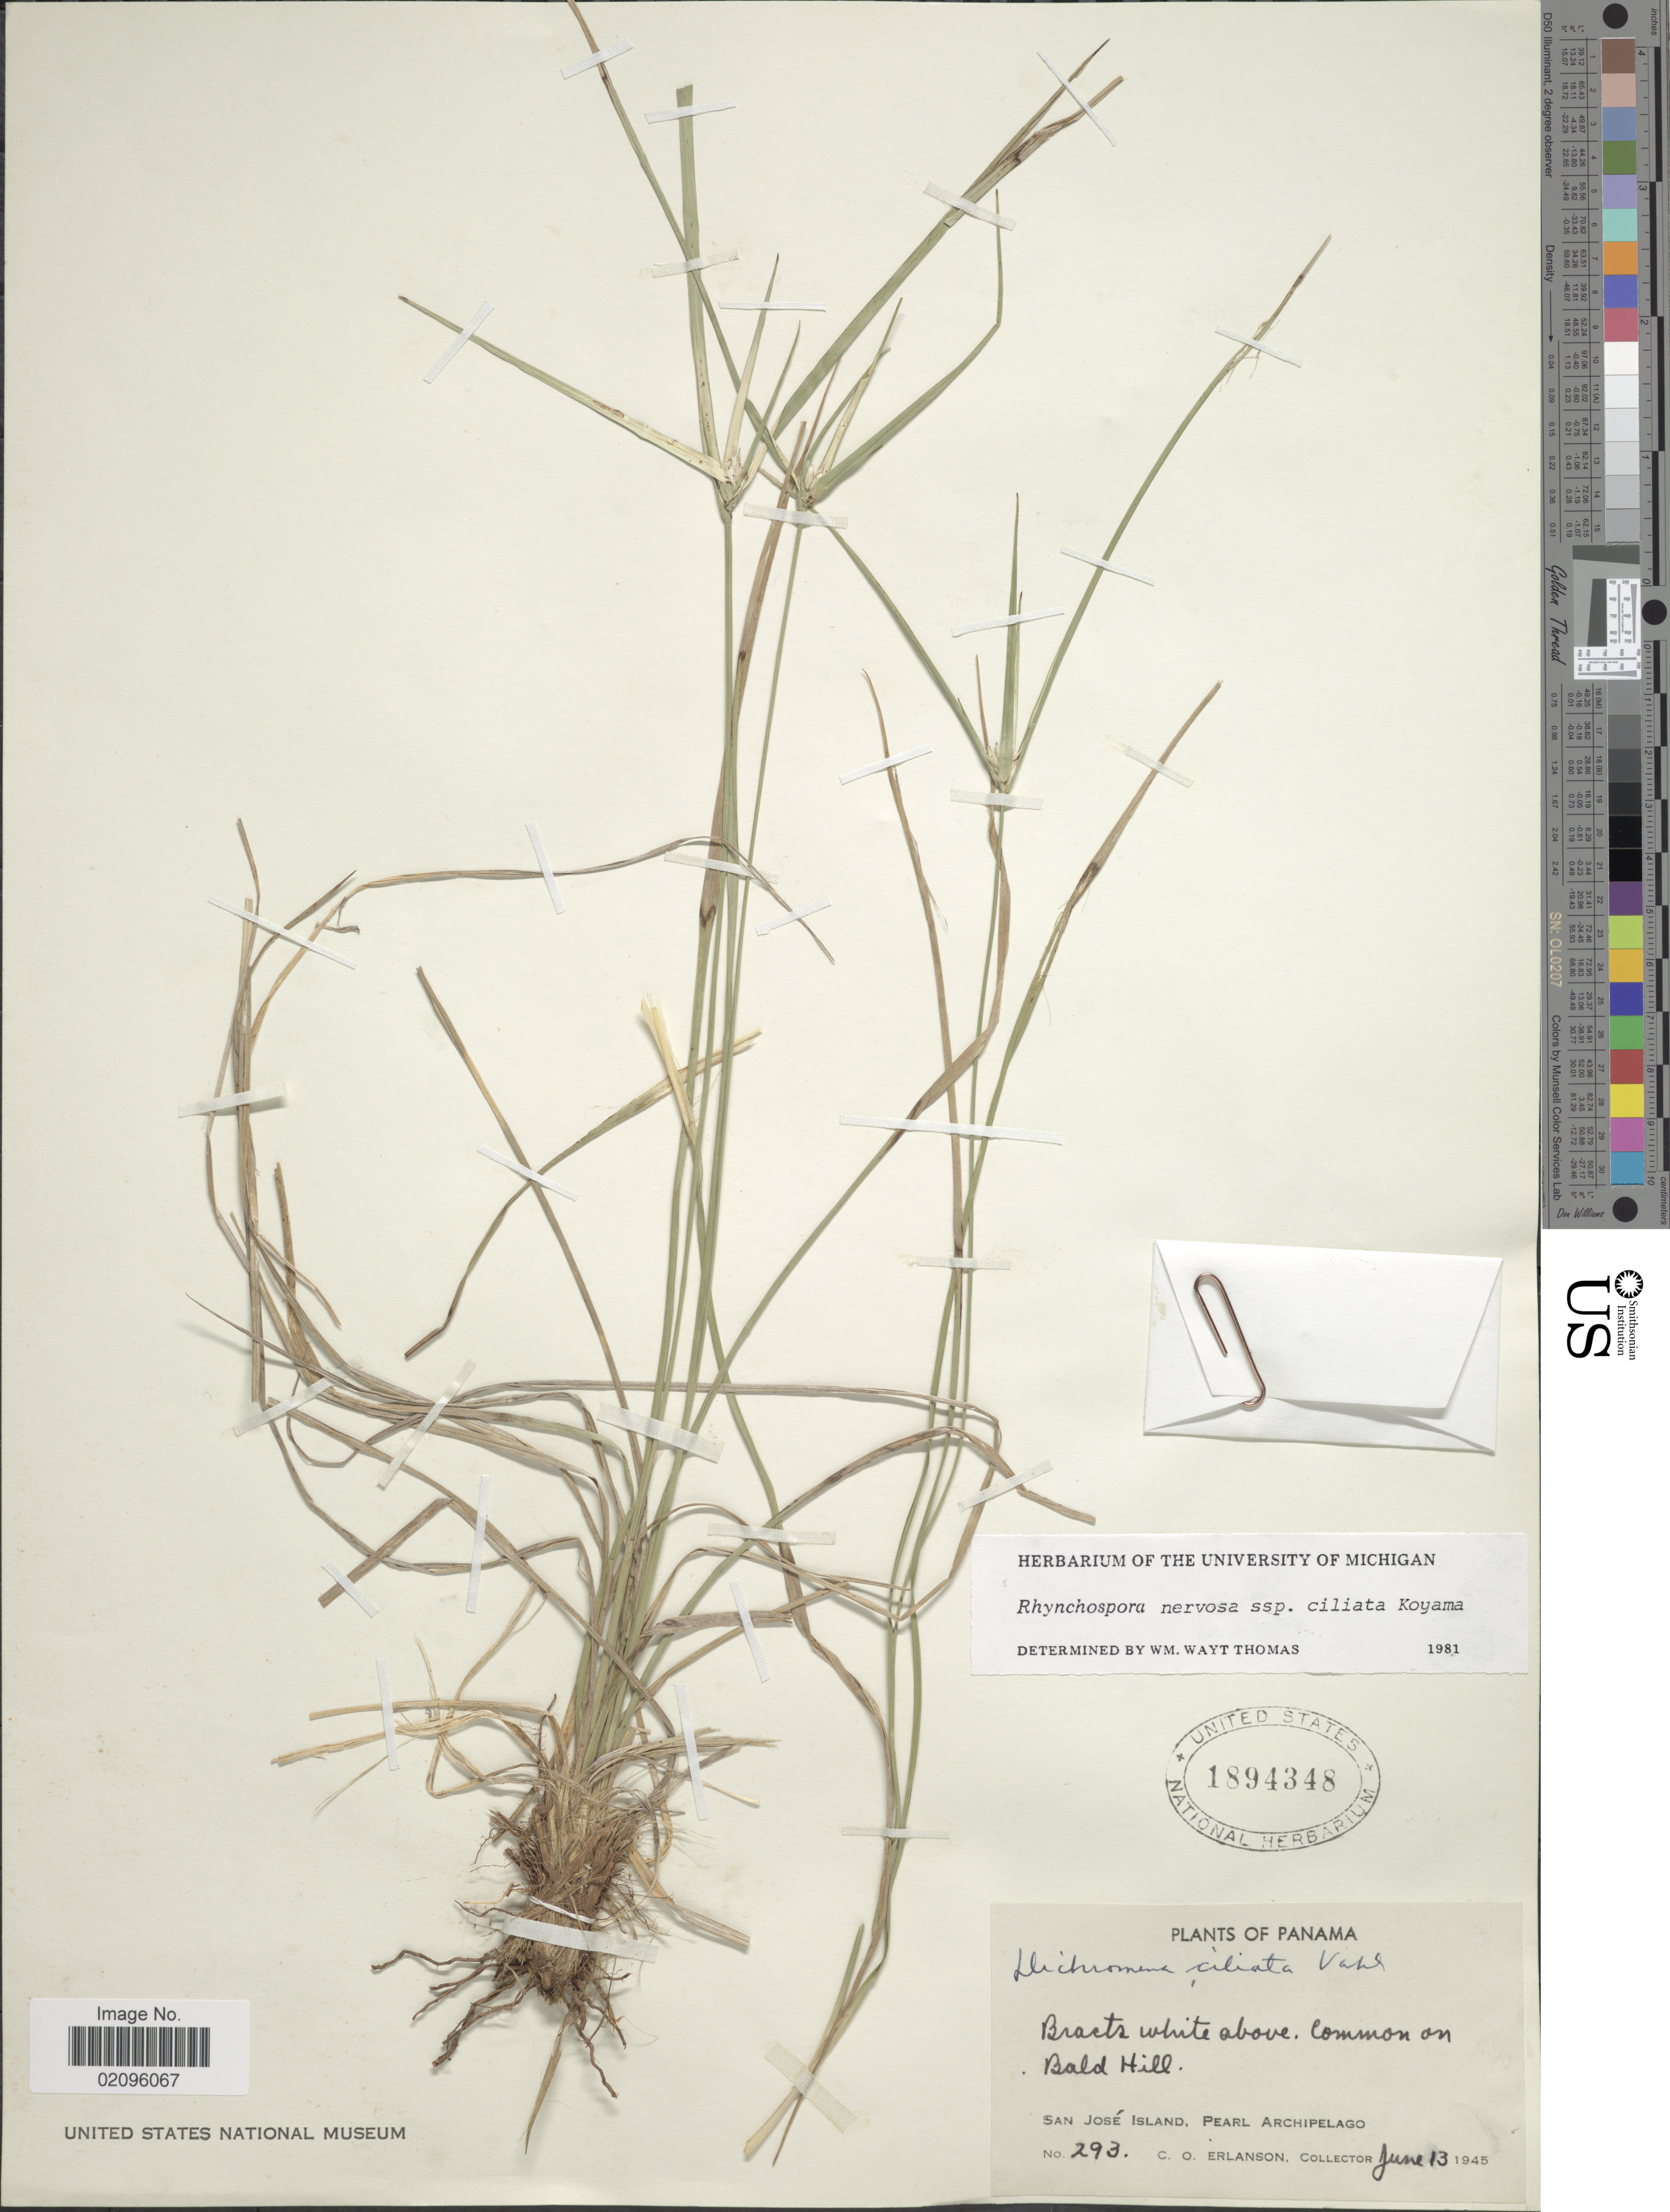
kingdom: Plantae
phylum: Tracheophyta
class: Liliopsida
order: Poales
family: Cyperaceae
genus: Rhynchospora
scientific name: Rhynchospora nervosa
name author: (Vahl) Boeckeler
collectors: C. O. Erlanson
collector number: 293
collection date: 1945-06-13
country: Panama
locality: Bald Hill, San Jose Island, Pearl Archipelago.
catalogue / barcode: US 1894348